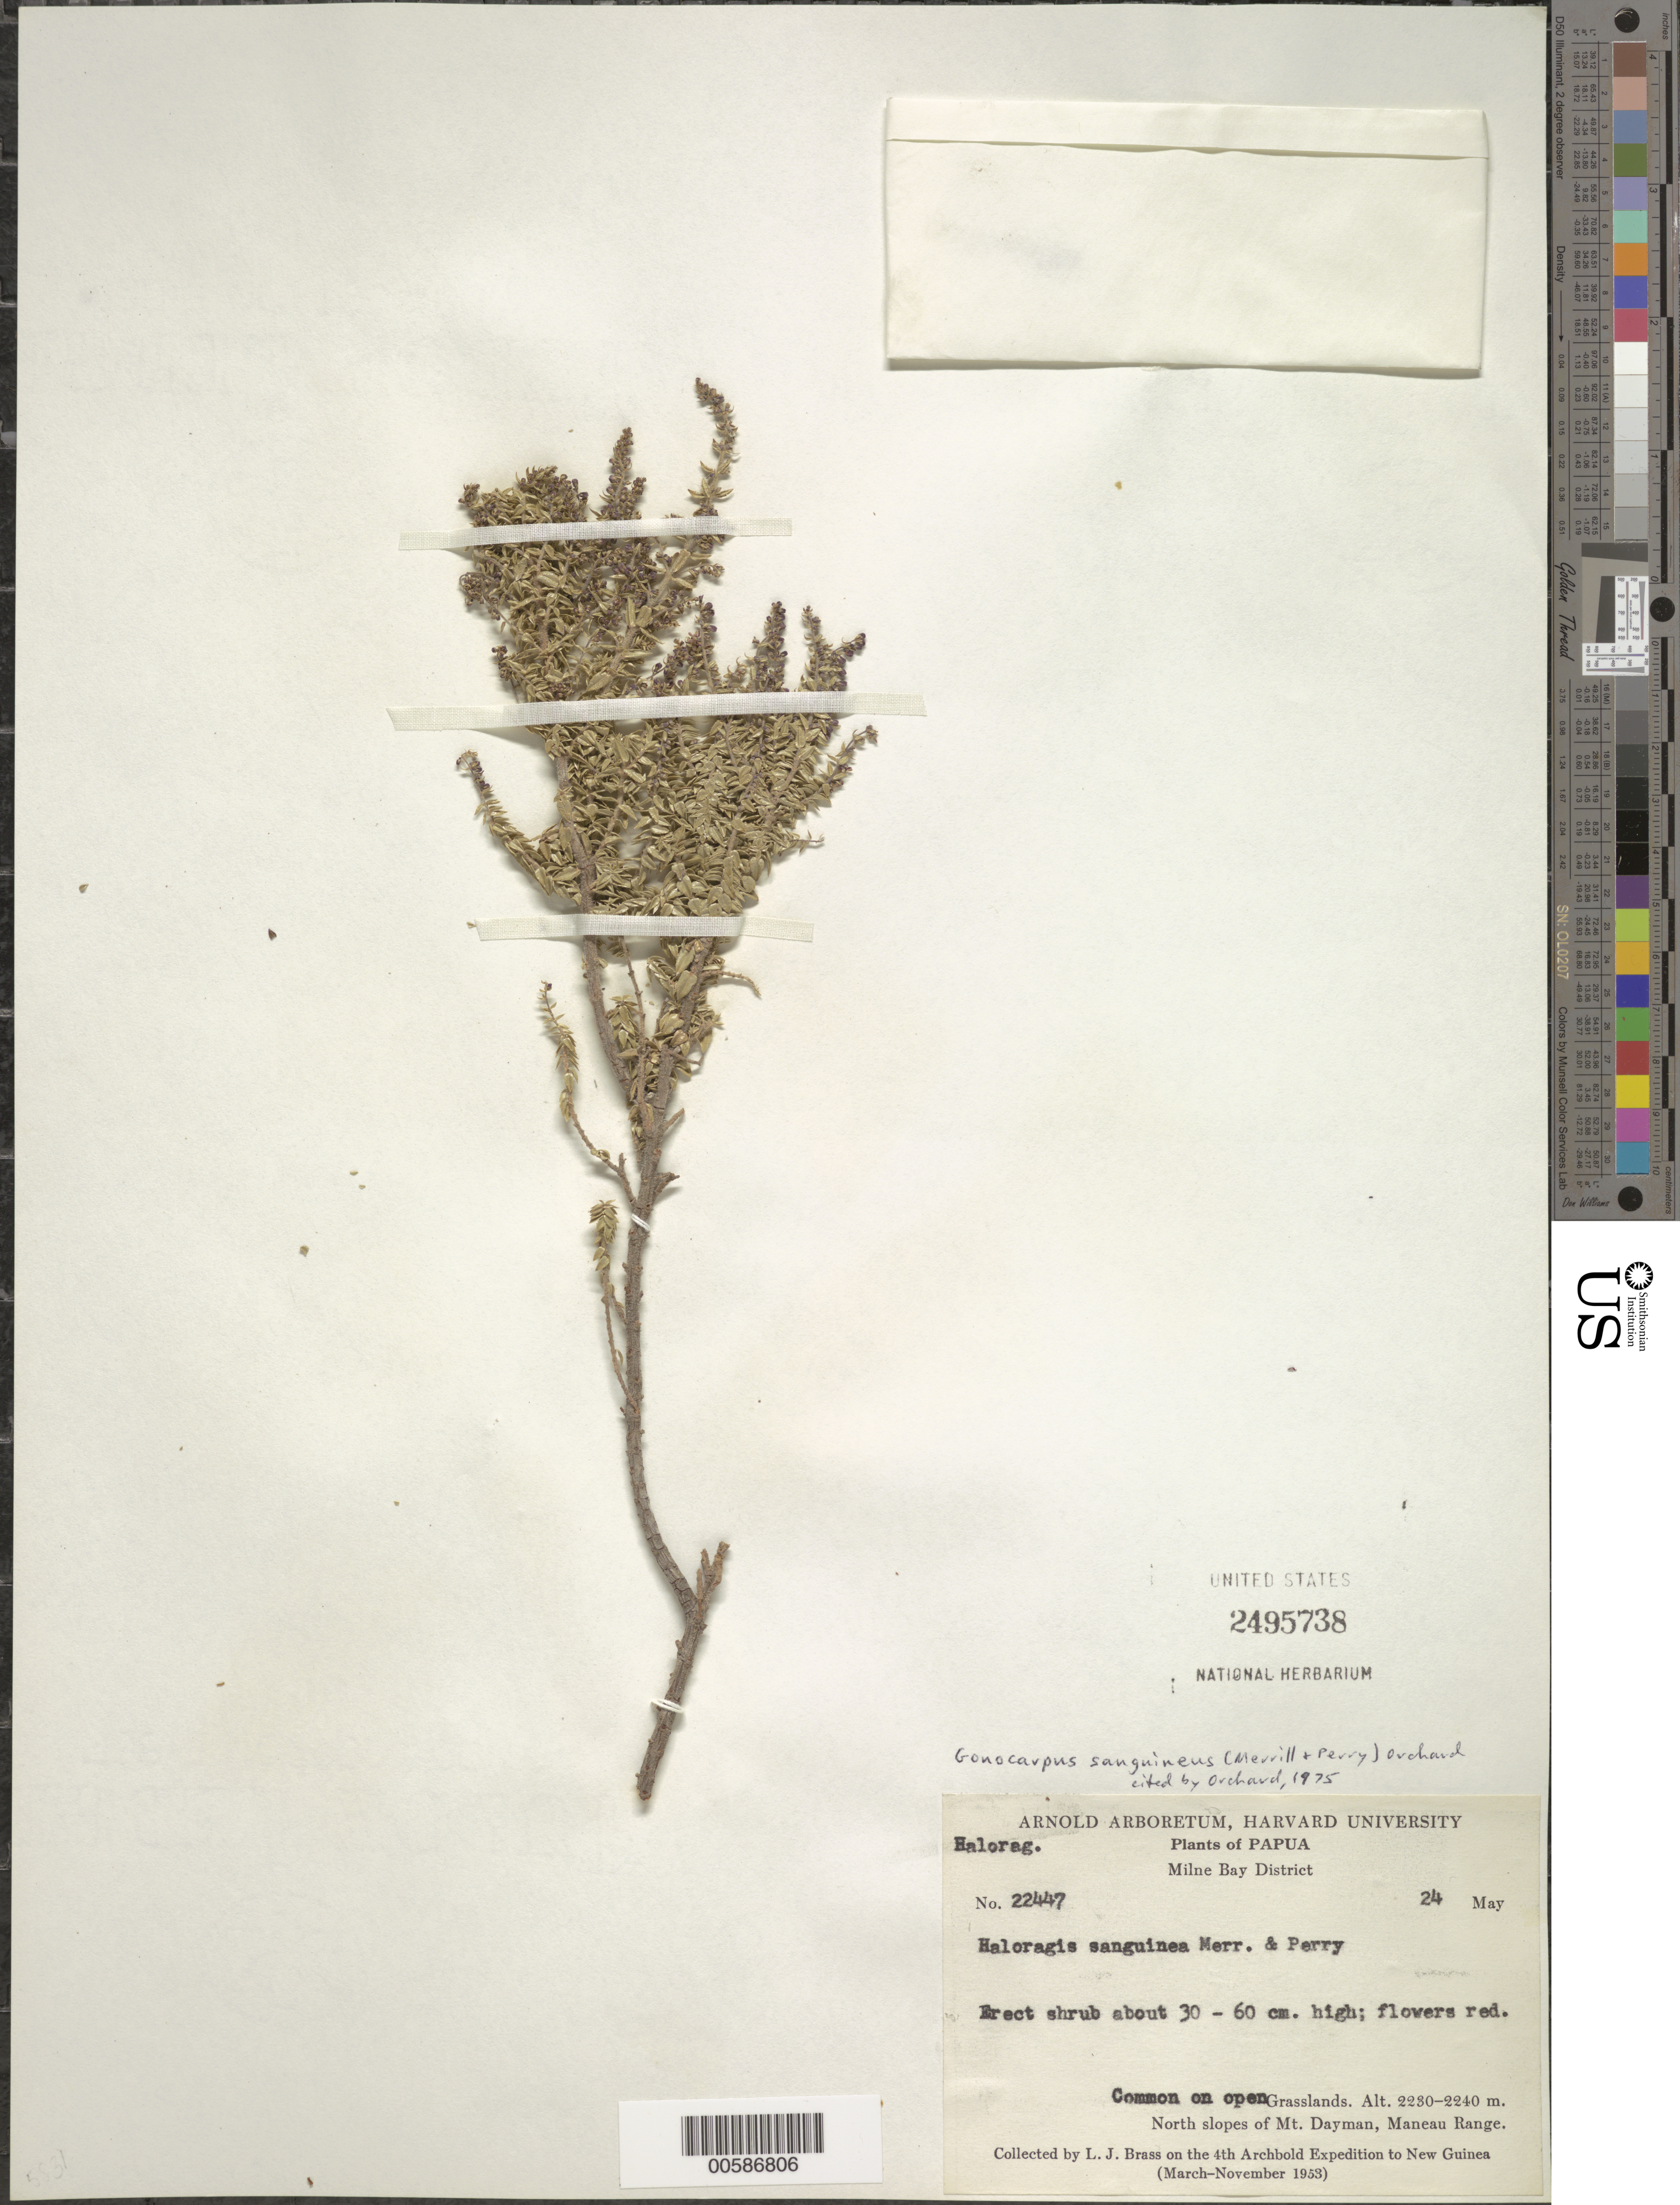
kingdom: Plantae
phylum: Tracheophyta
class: Magnoliopsida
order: Saxifragales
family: Haloragaceae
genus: Gonocarpus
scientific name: Gonocarpus sanguineus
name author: (Merr. & L.M. Perry) Orchard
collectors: L. J. Brass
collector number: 22447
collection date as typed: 24 May 1953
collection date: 1953-05-24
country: Papua New Guinea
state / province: Milne Bay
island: New Guinea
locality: N of Mt. Dayman, Maneau Range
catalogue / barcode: US 2495738